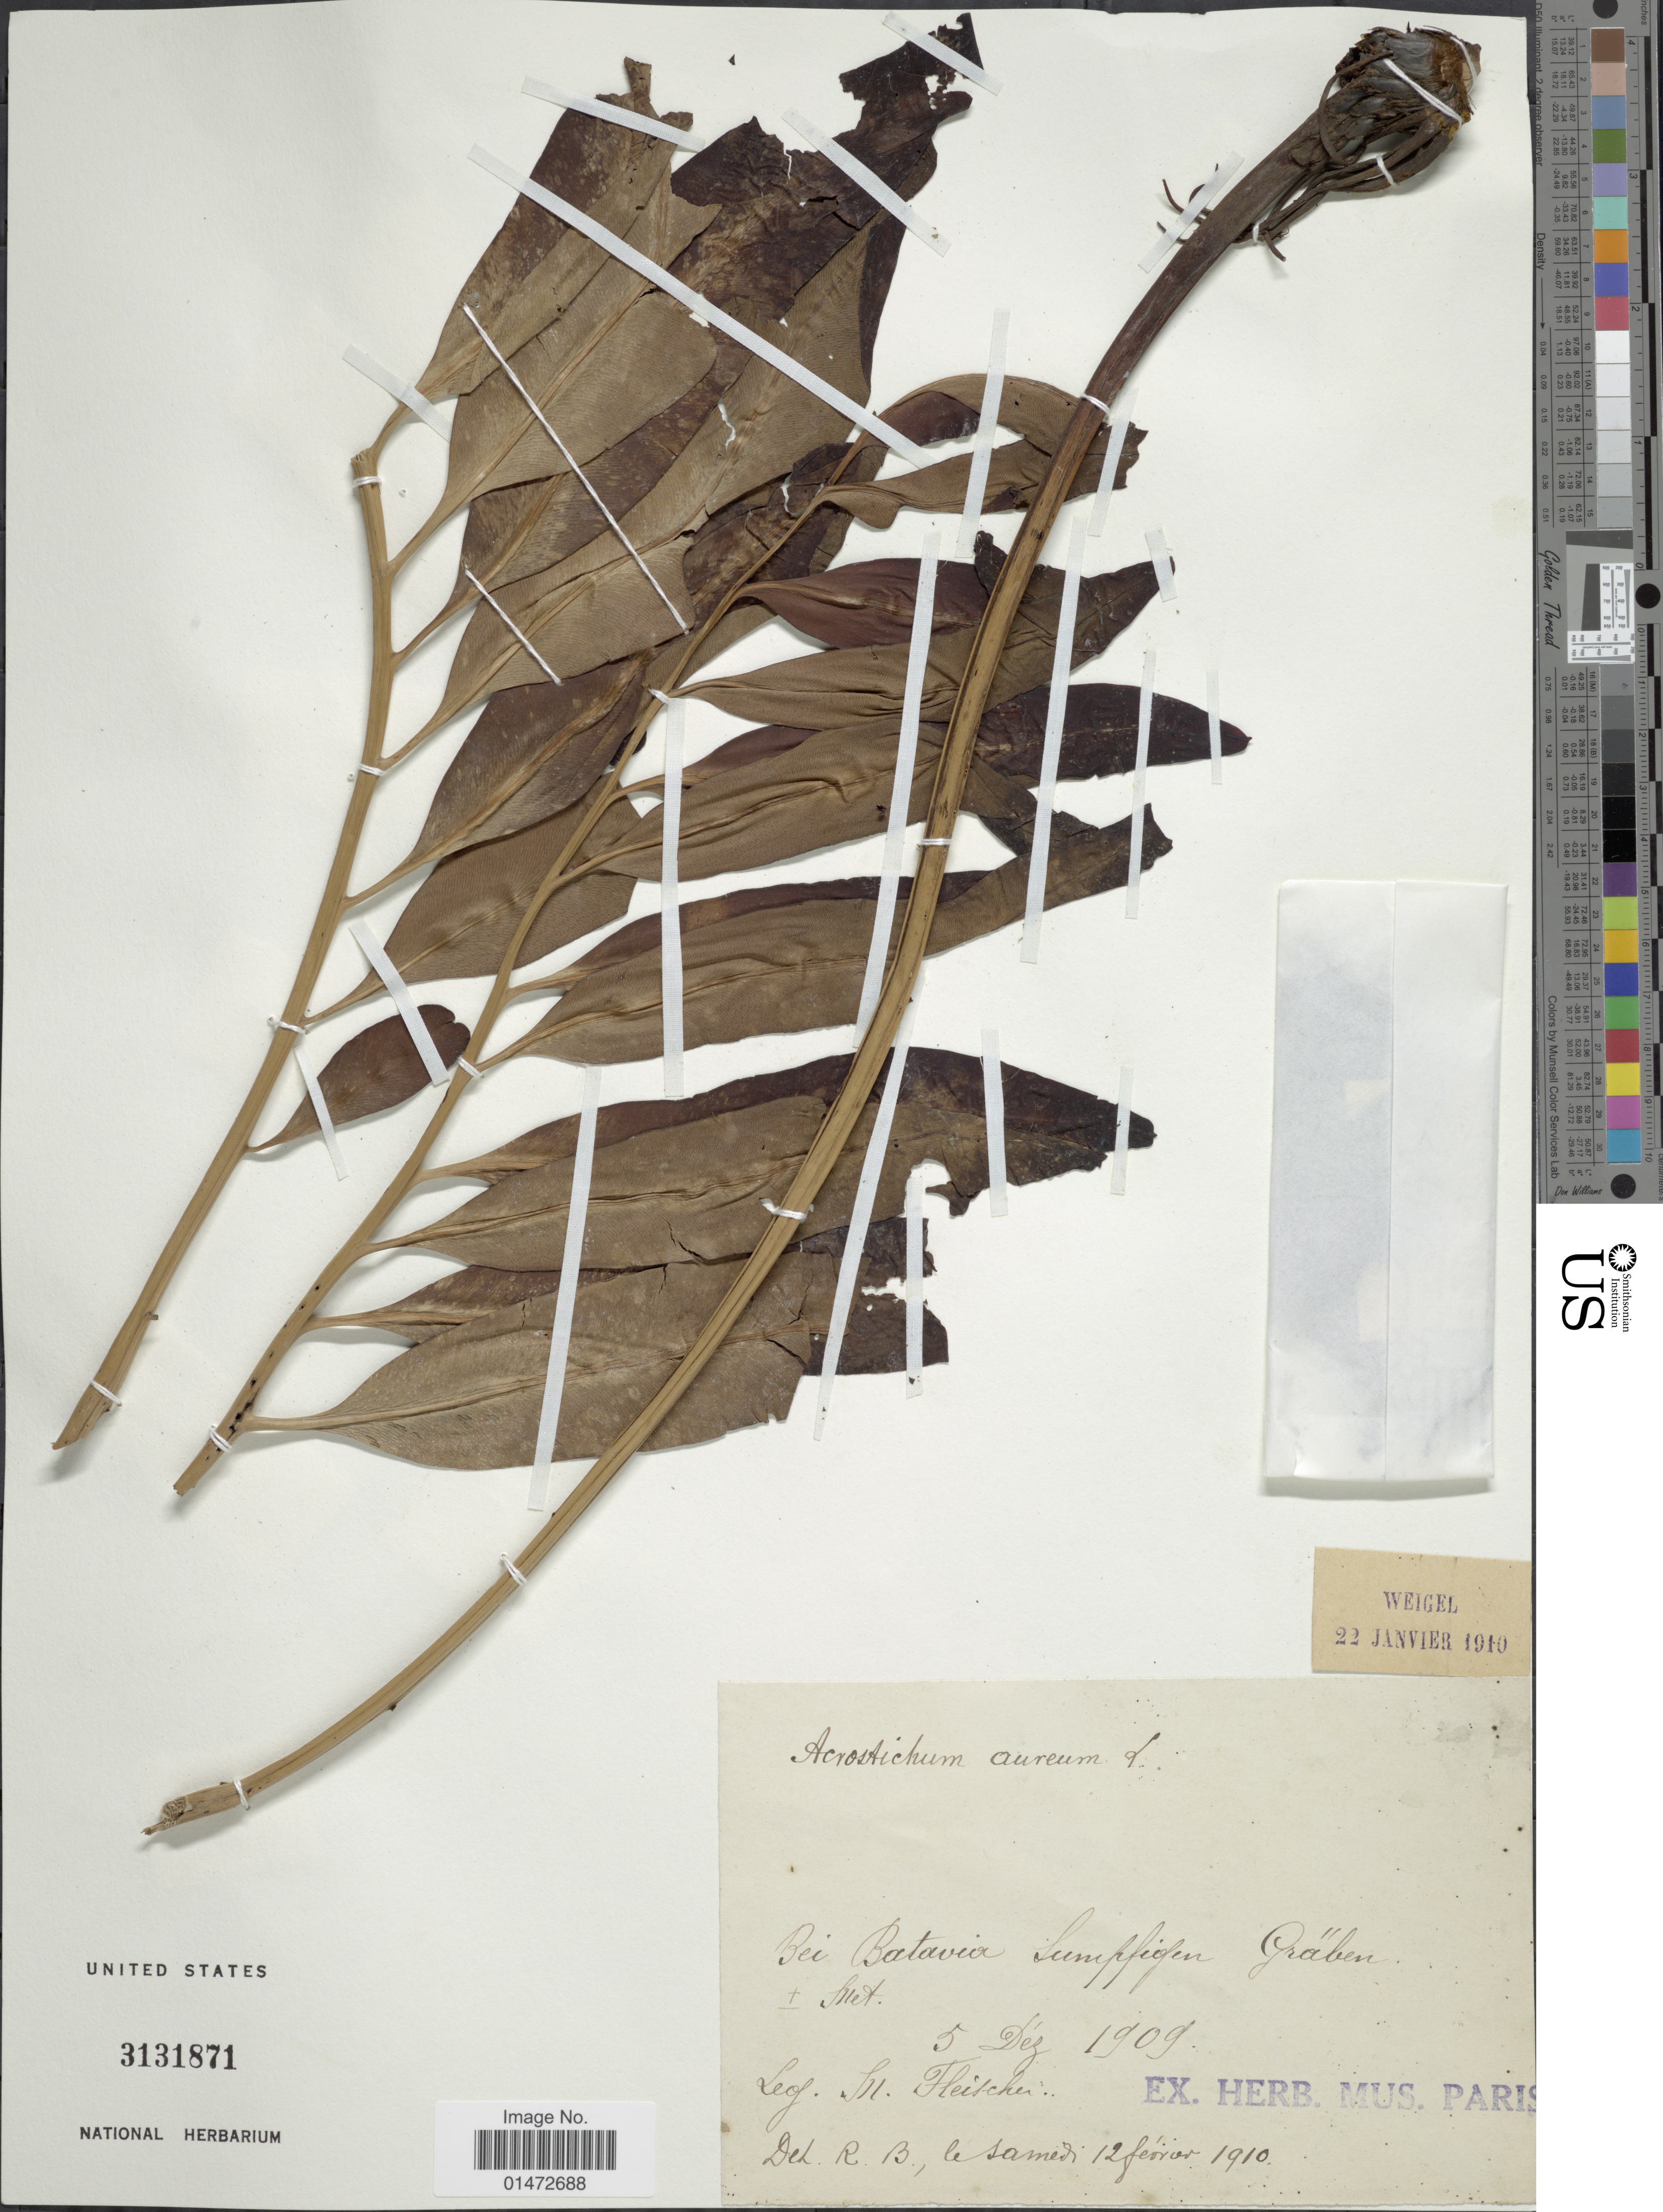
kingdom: Plantae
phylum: Tracheophyta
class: Polypodiopsida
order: Polypodiales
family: Pteridaceae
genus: Acrostichum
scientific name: Acrostichum aureum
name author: L.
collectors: M. Fleischer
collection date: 1909-12-05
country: Indonesia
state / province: Java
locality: Bei Batavi Sumpfiegen Gräben [interpreted]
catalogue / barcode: US 3131871